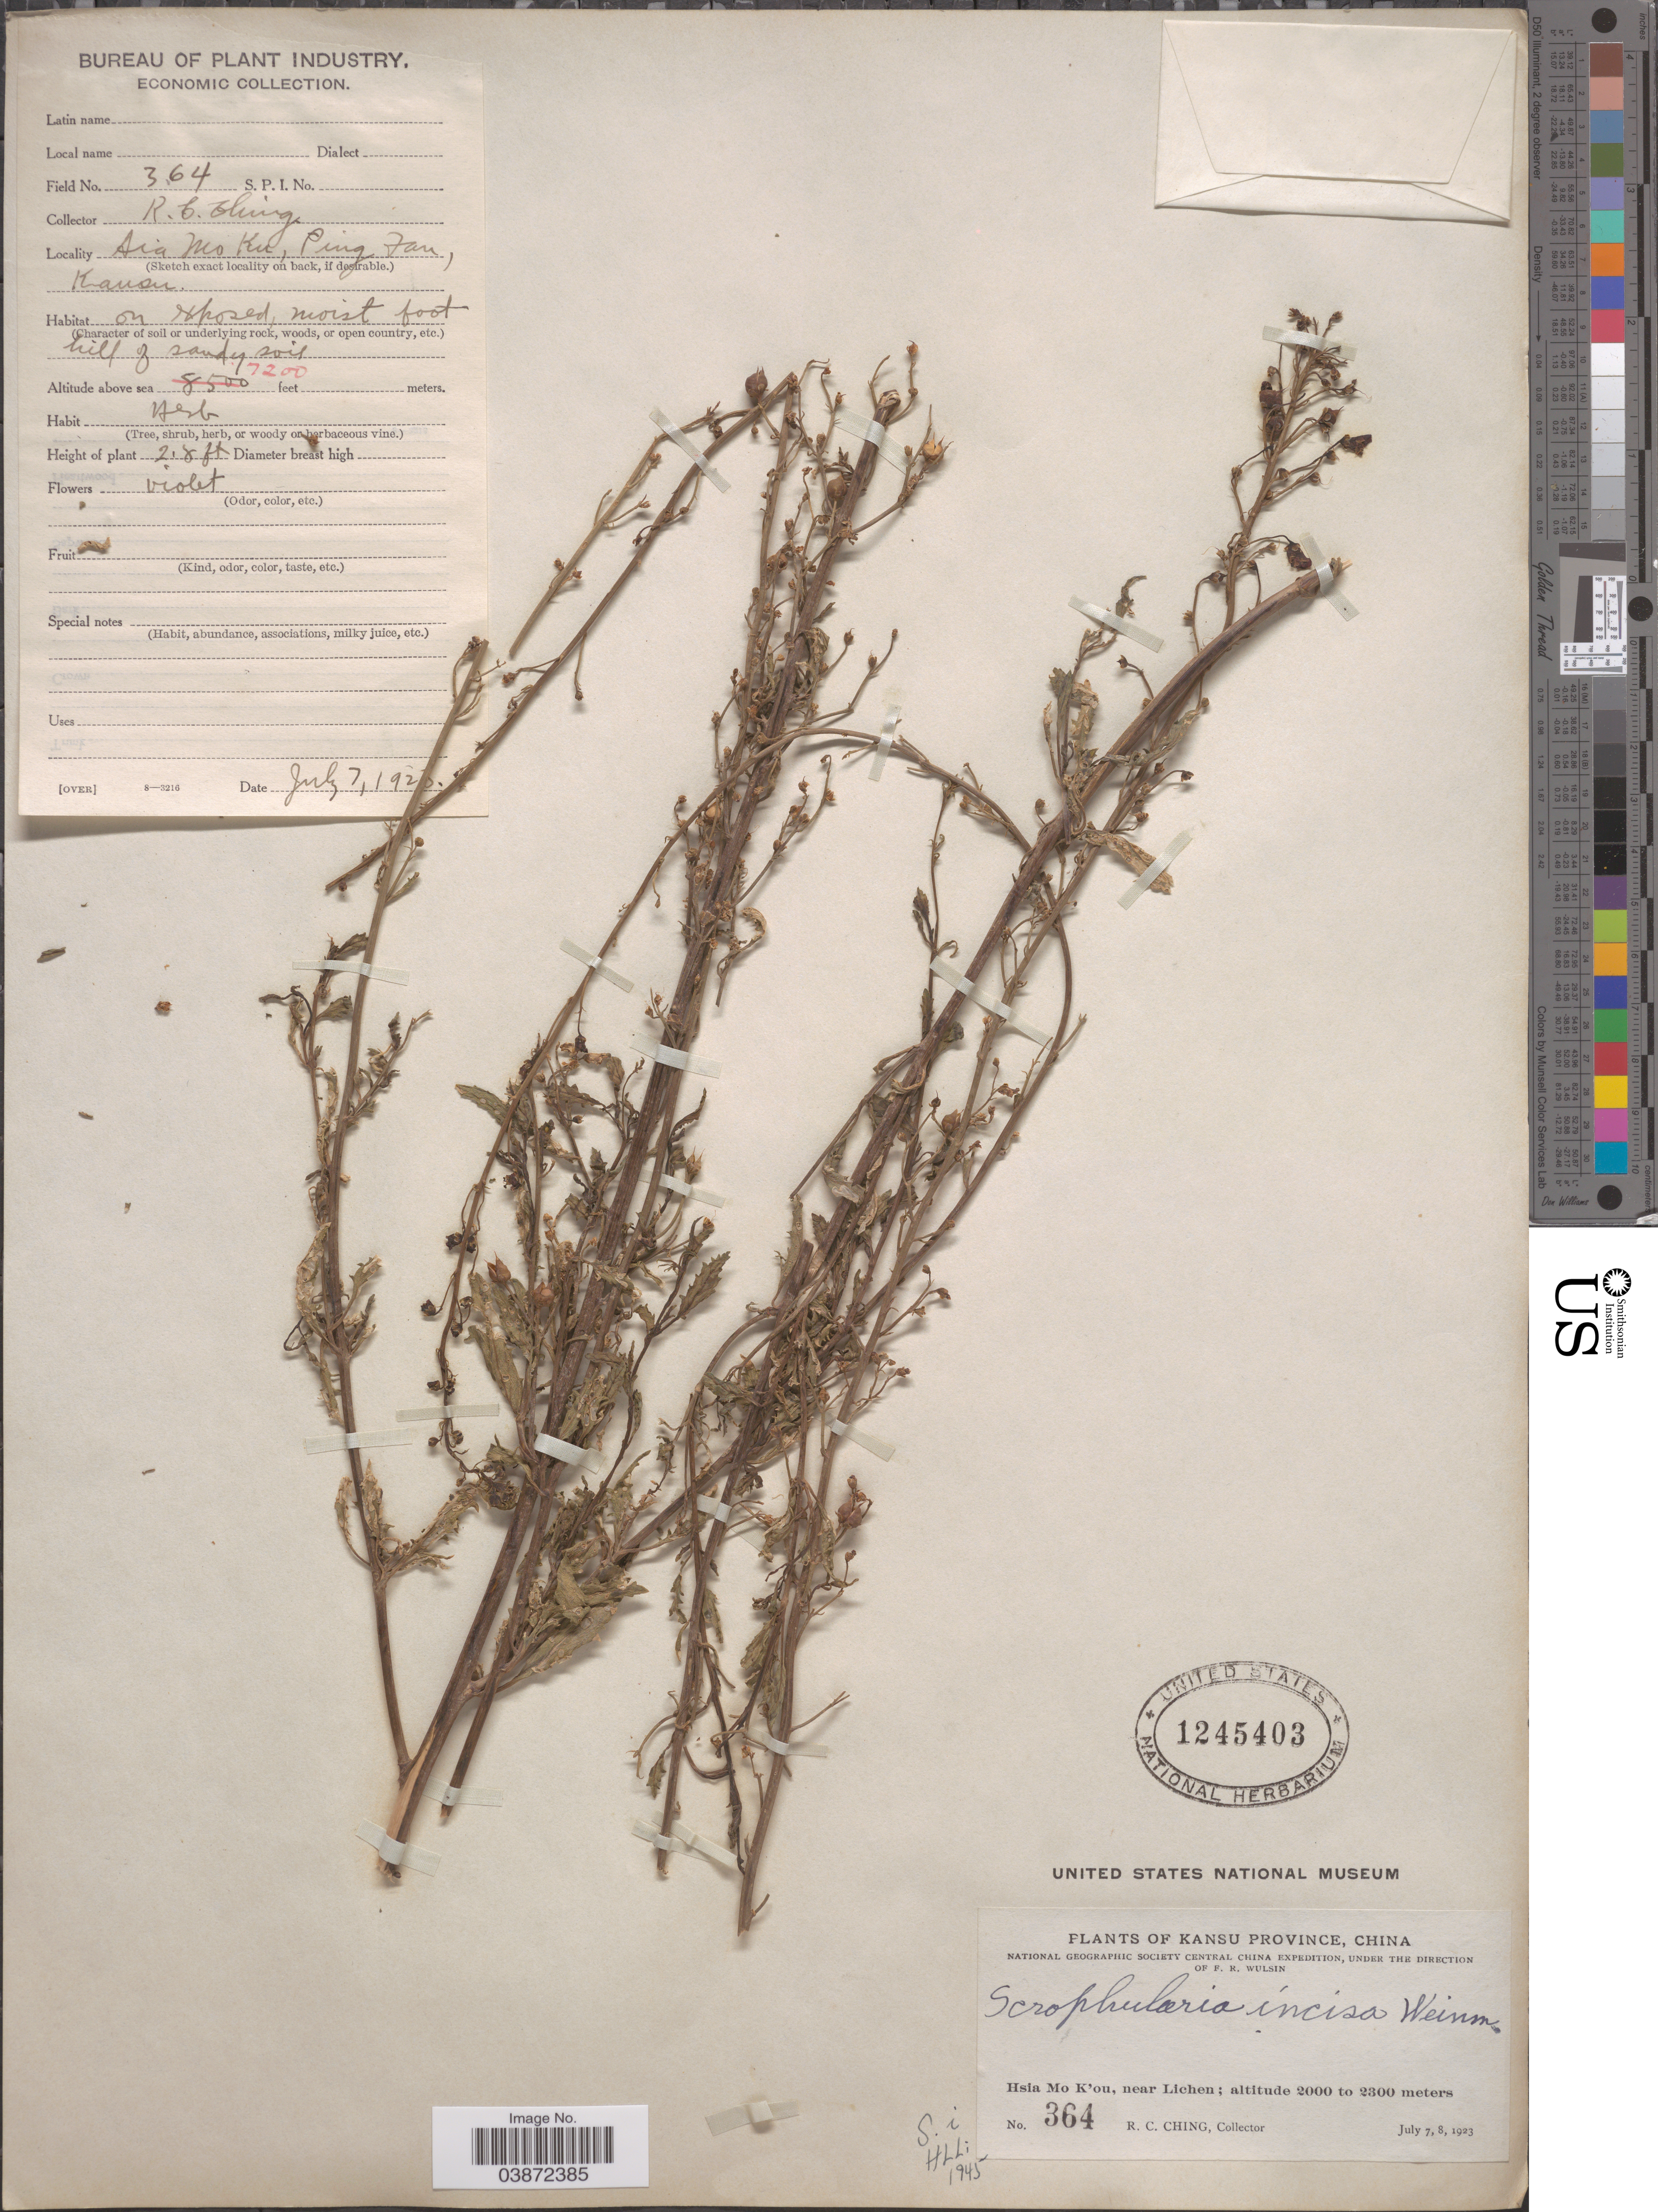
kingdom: Plantae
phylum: Tracheophyta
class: Magnoliopsida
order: Lamiales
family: Scrophulariaceae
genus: Scrophularia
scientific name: Scrophularia incisa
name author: Weinm.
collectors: R. C. Ching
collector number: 364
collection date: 1923-07-07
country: China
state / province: Gansu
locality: Kansu Province. Hsia Mo K'ou, near Lichen. Aia Mo Ku, Ping Jan, Kansu.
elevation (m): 2195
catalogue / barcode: US 1245403